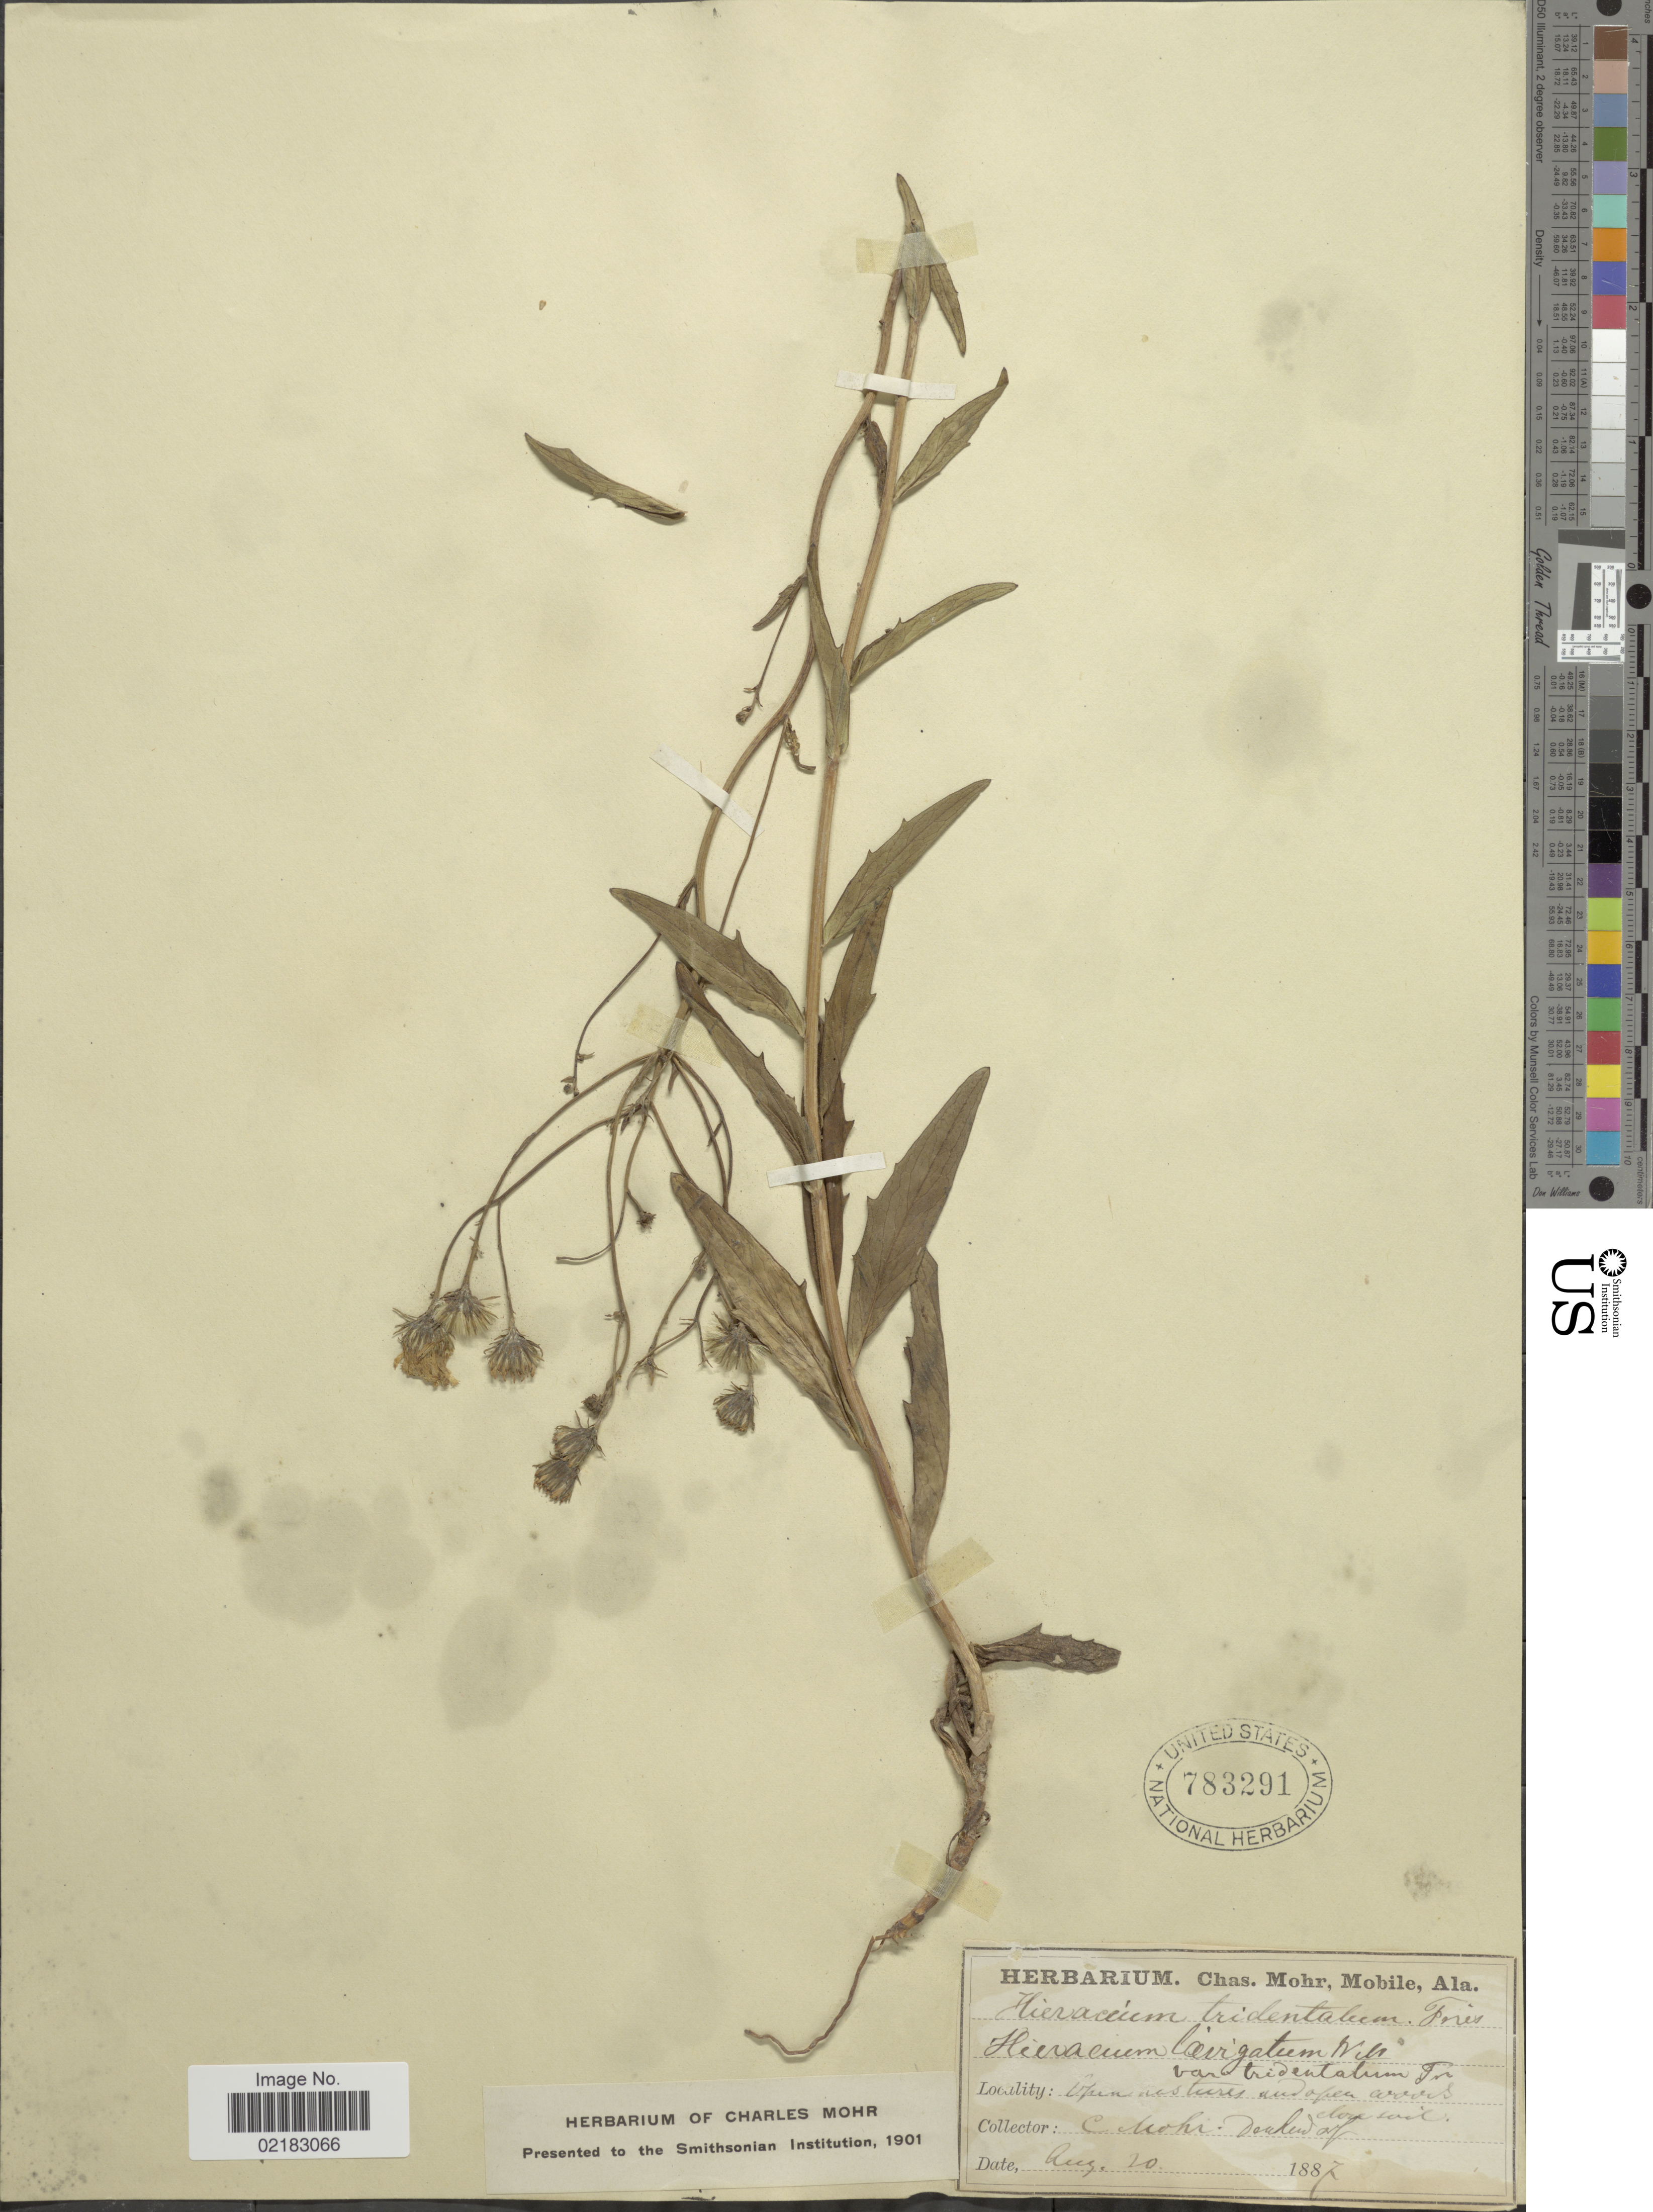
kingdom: Plantae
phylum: Tracheophyta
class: Magnoliopsida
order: Asterales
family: Asteraceae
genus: Hieracium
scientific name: Hieracium laevigatum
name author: Willd.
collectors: C. T. Mohr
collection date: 1887-08-20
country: Germany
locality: Denkendorf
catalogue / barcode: US 783291